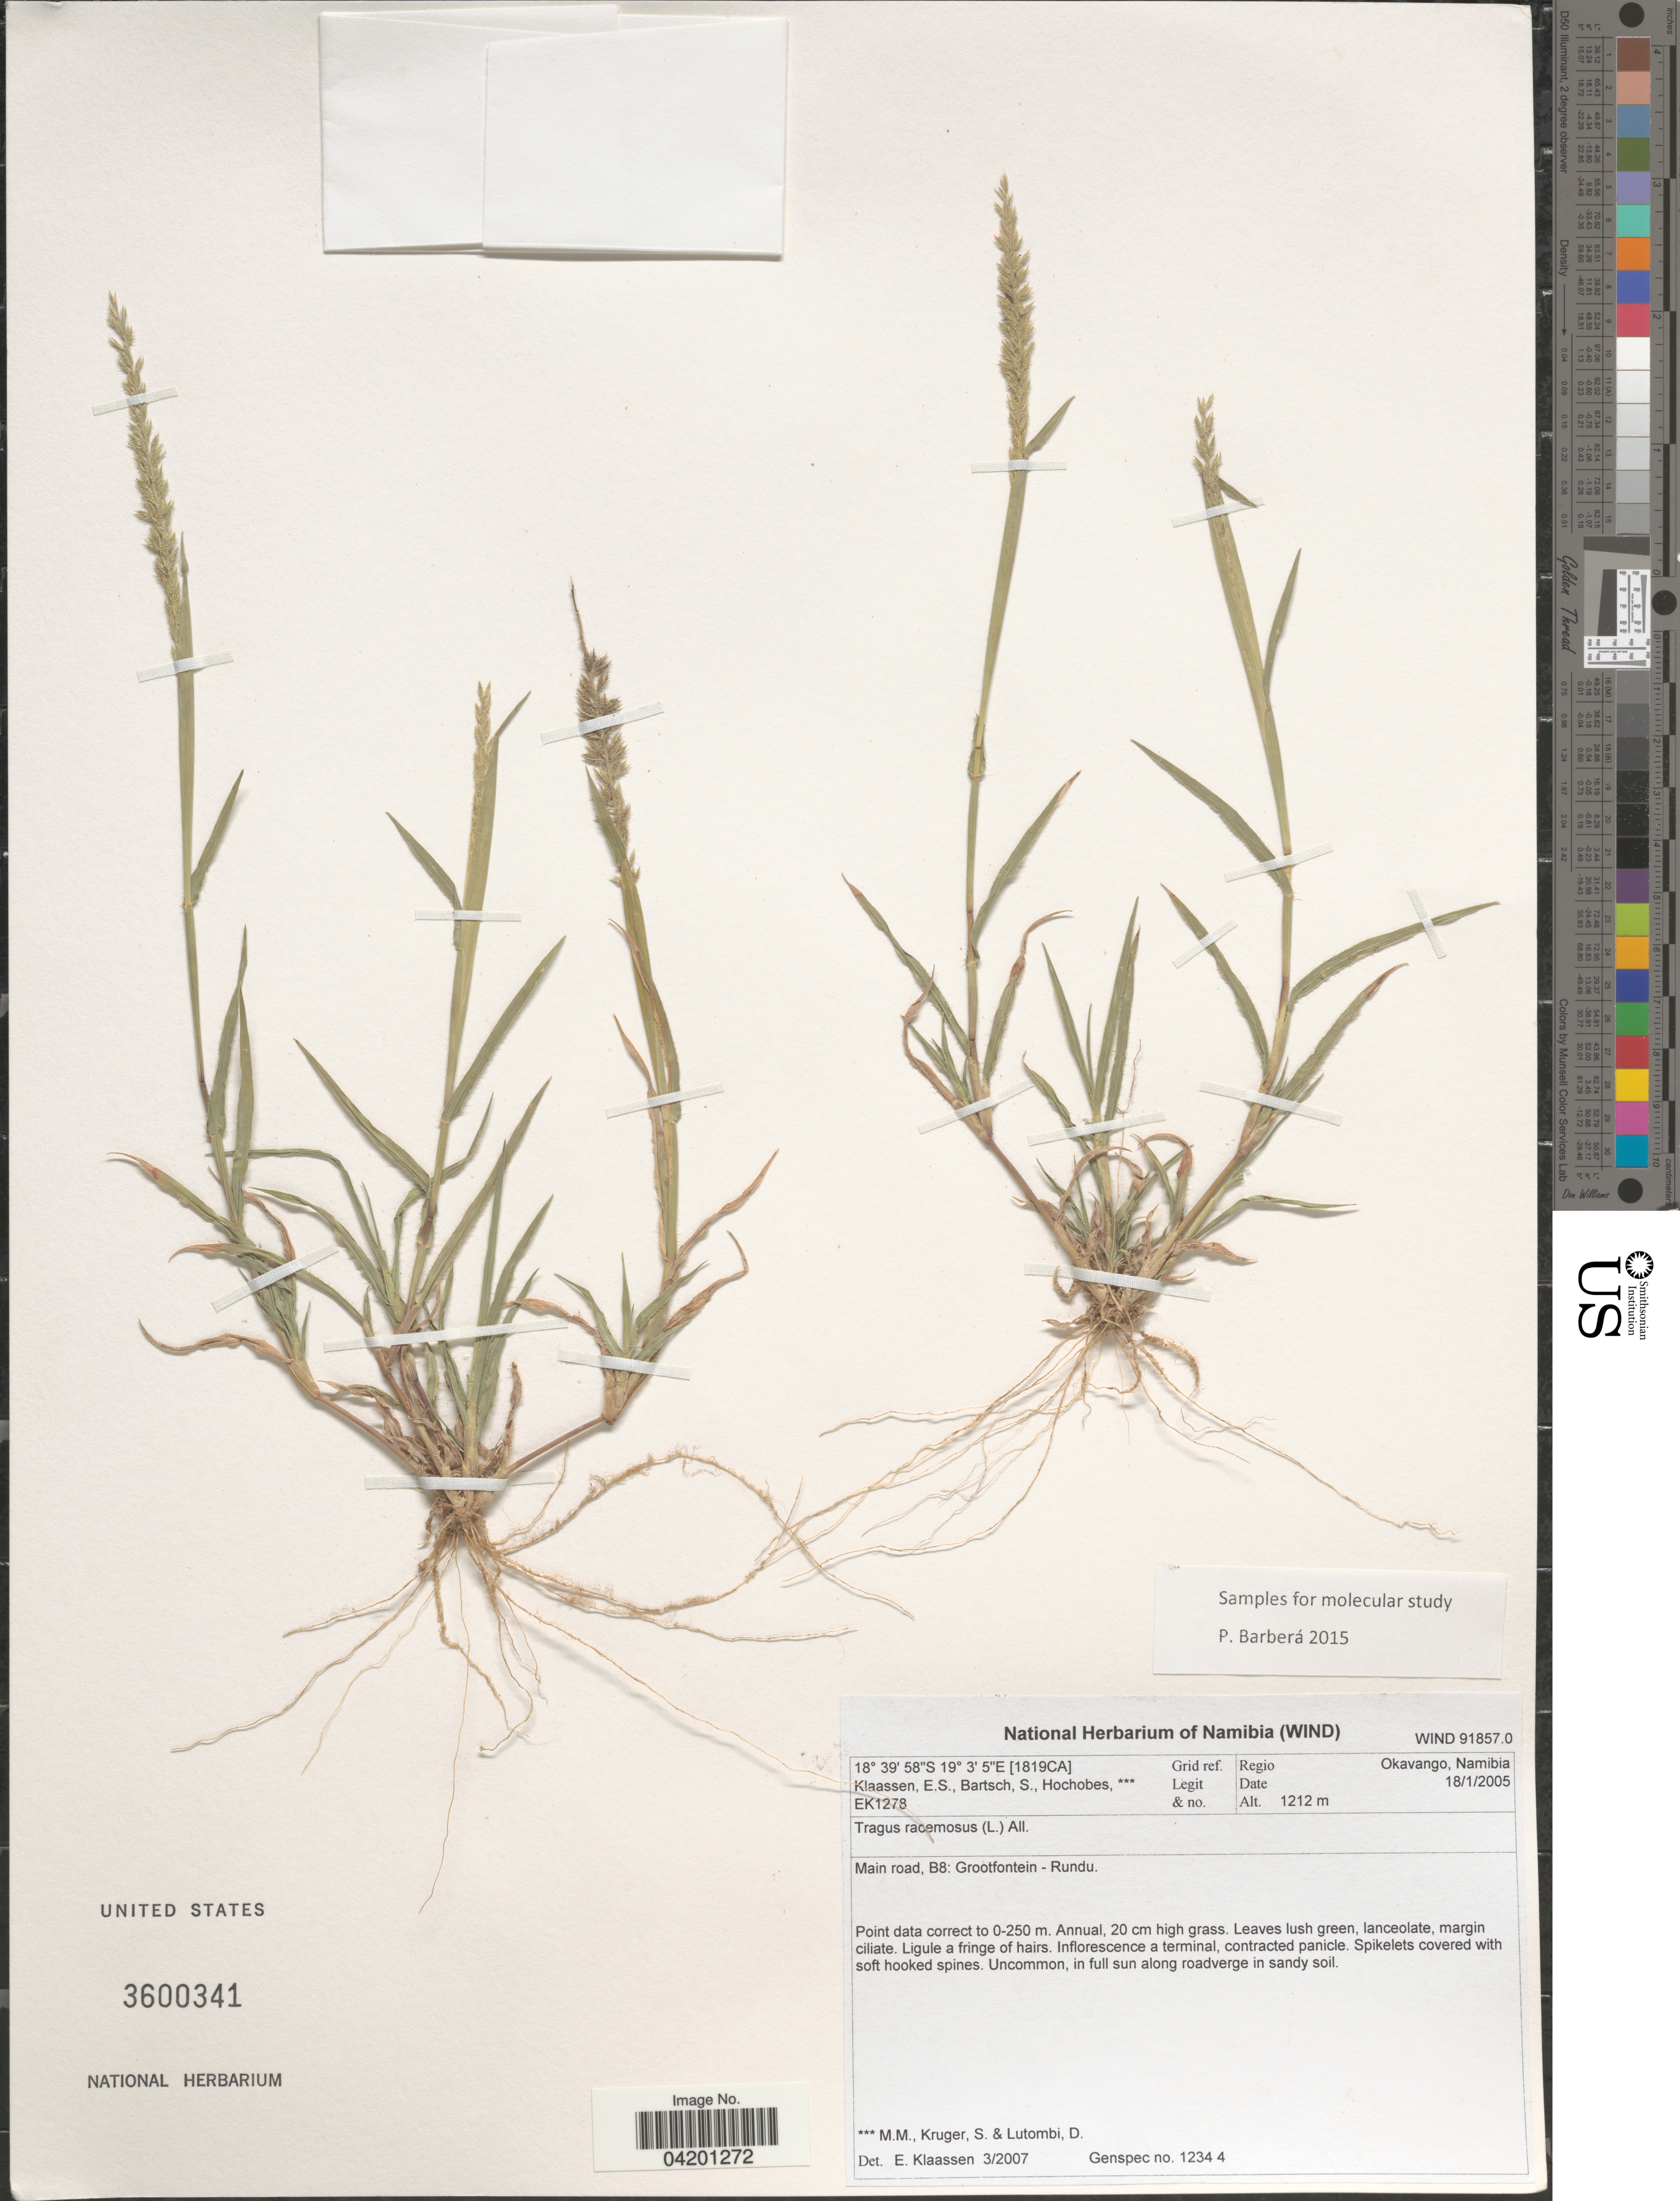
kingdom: Plantae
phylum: Tracheophyta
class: Liliopsida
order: Poales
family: Poaceae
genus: Tragus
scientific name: Tragus racemosus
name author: (L.) All.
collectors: E. S. Klaassen, S. Bartsch, M. Hochobes, S. Kruger & D. Lutombi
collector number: EK1278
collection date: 2005-01-18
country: Namibia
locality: Grid ref. [1819CA]. Regio Okavango. Main road, B8: Grootfontein - Rundu.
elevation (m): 1212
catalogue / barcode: US 3600341